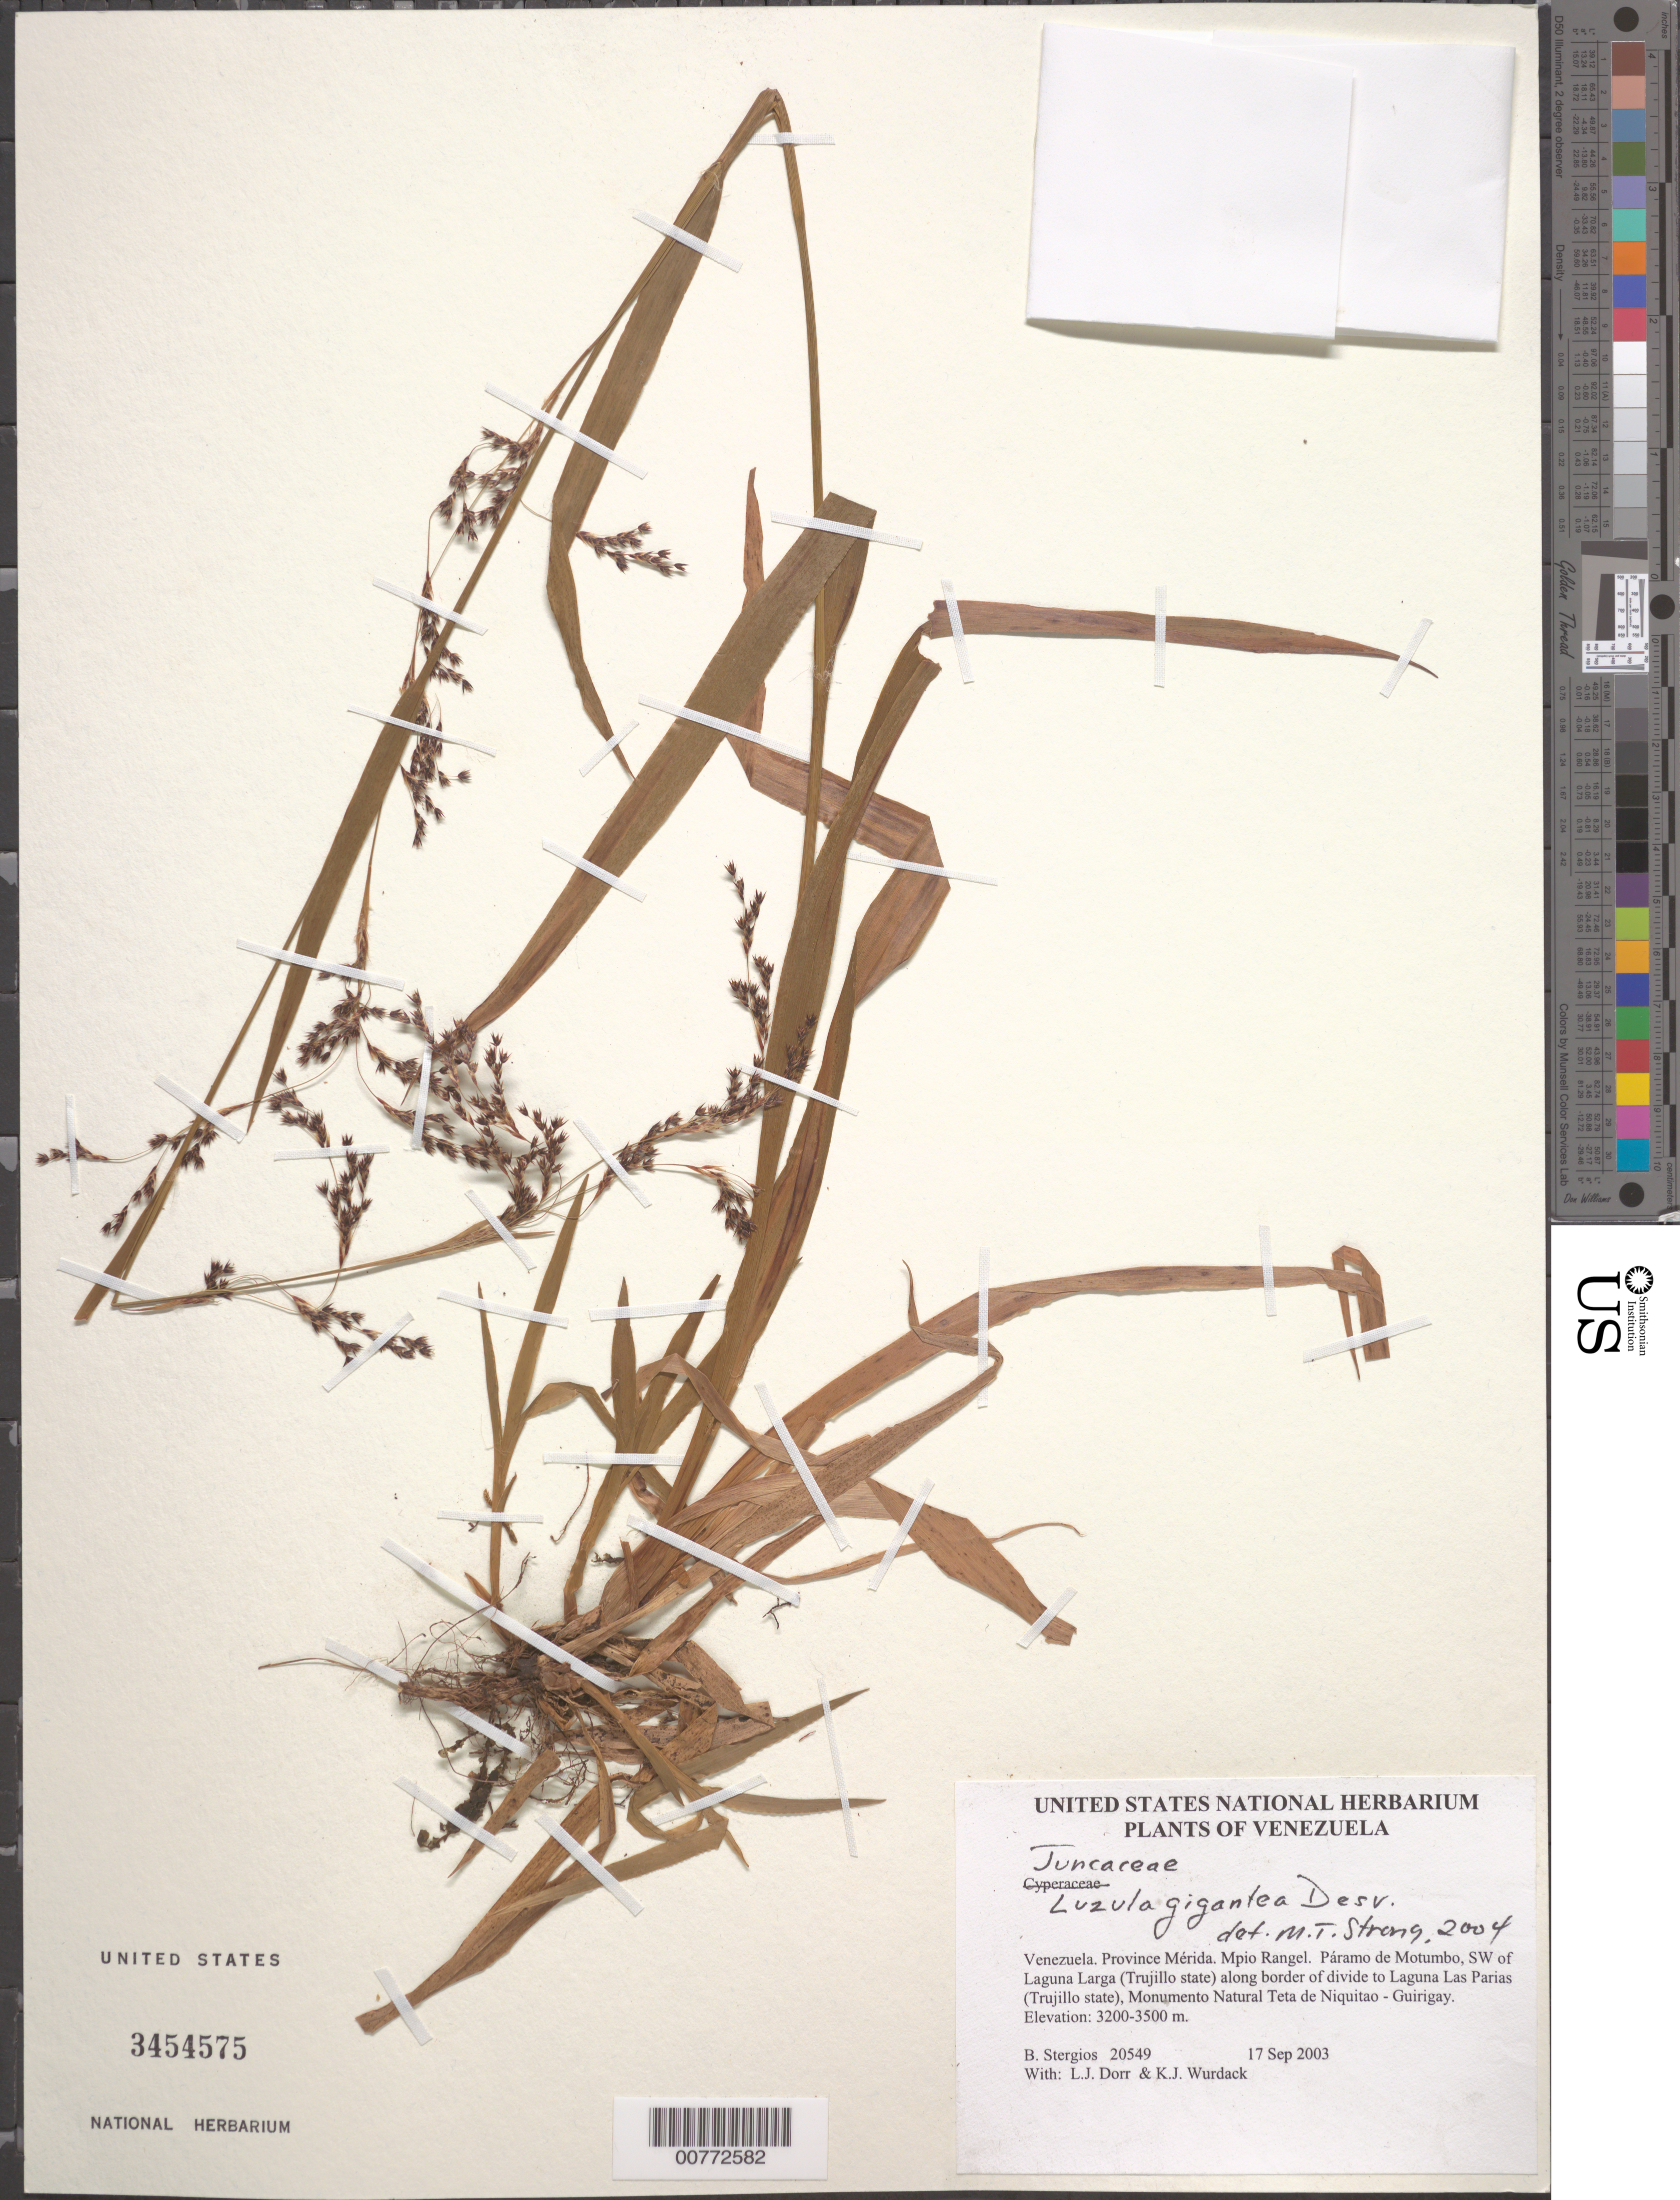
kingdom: Plantae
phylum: Tracheophyta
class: Liliopsida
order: Poales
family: Juncaceae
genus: Luzula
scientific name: Luzula gigantea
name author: Desv.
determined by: Strong, M. T., (US), Smithsonian Institution - National Museum of Natural History (UNITED STATES)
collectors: B. G. Stergios, L. J. Dorr & K. Wurdack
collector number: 20549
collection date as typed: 17 Sep 2003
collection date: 2003-09-17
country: Venezuela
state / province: Mérida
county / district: Rangel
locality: Páramo de Motumbo, NW of Laguna Larga (Trujillo state), Monumento Natural Teta de Niquitao - Guirigay.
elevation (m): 3200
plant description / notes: AAU, CAS, CTES, K, PORT, TEX, US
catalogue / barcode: US 3454575